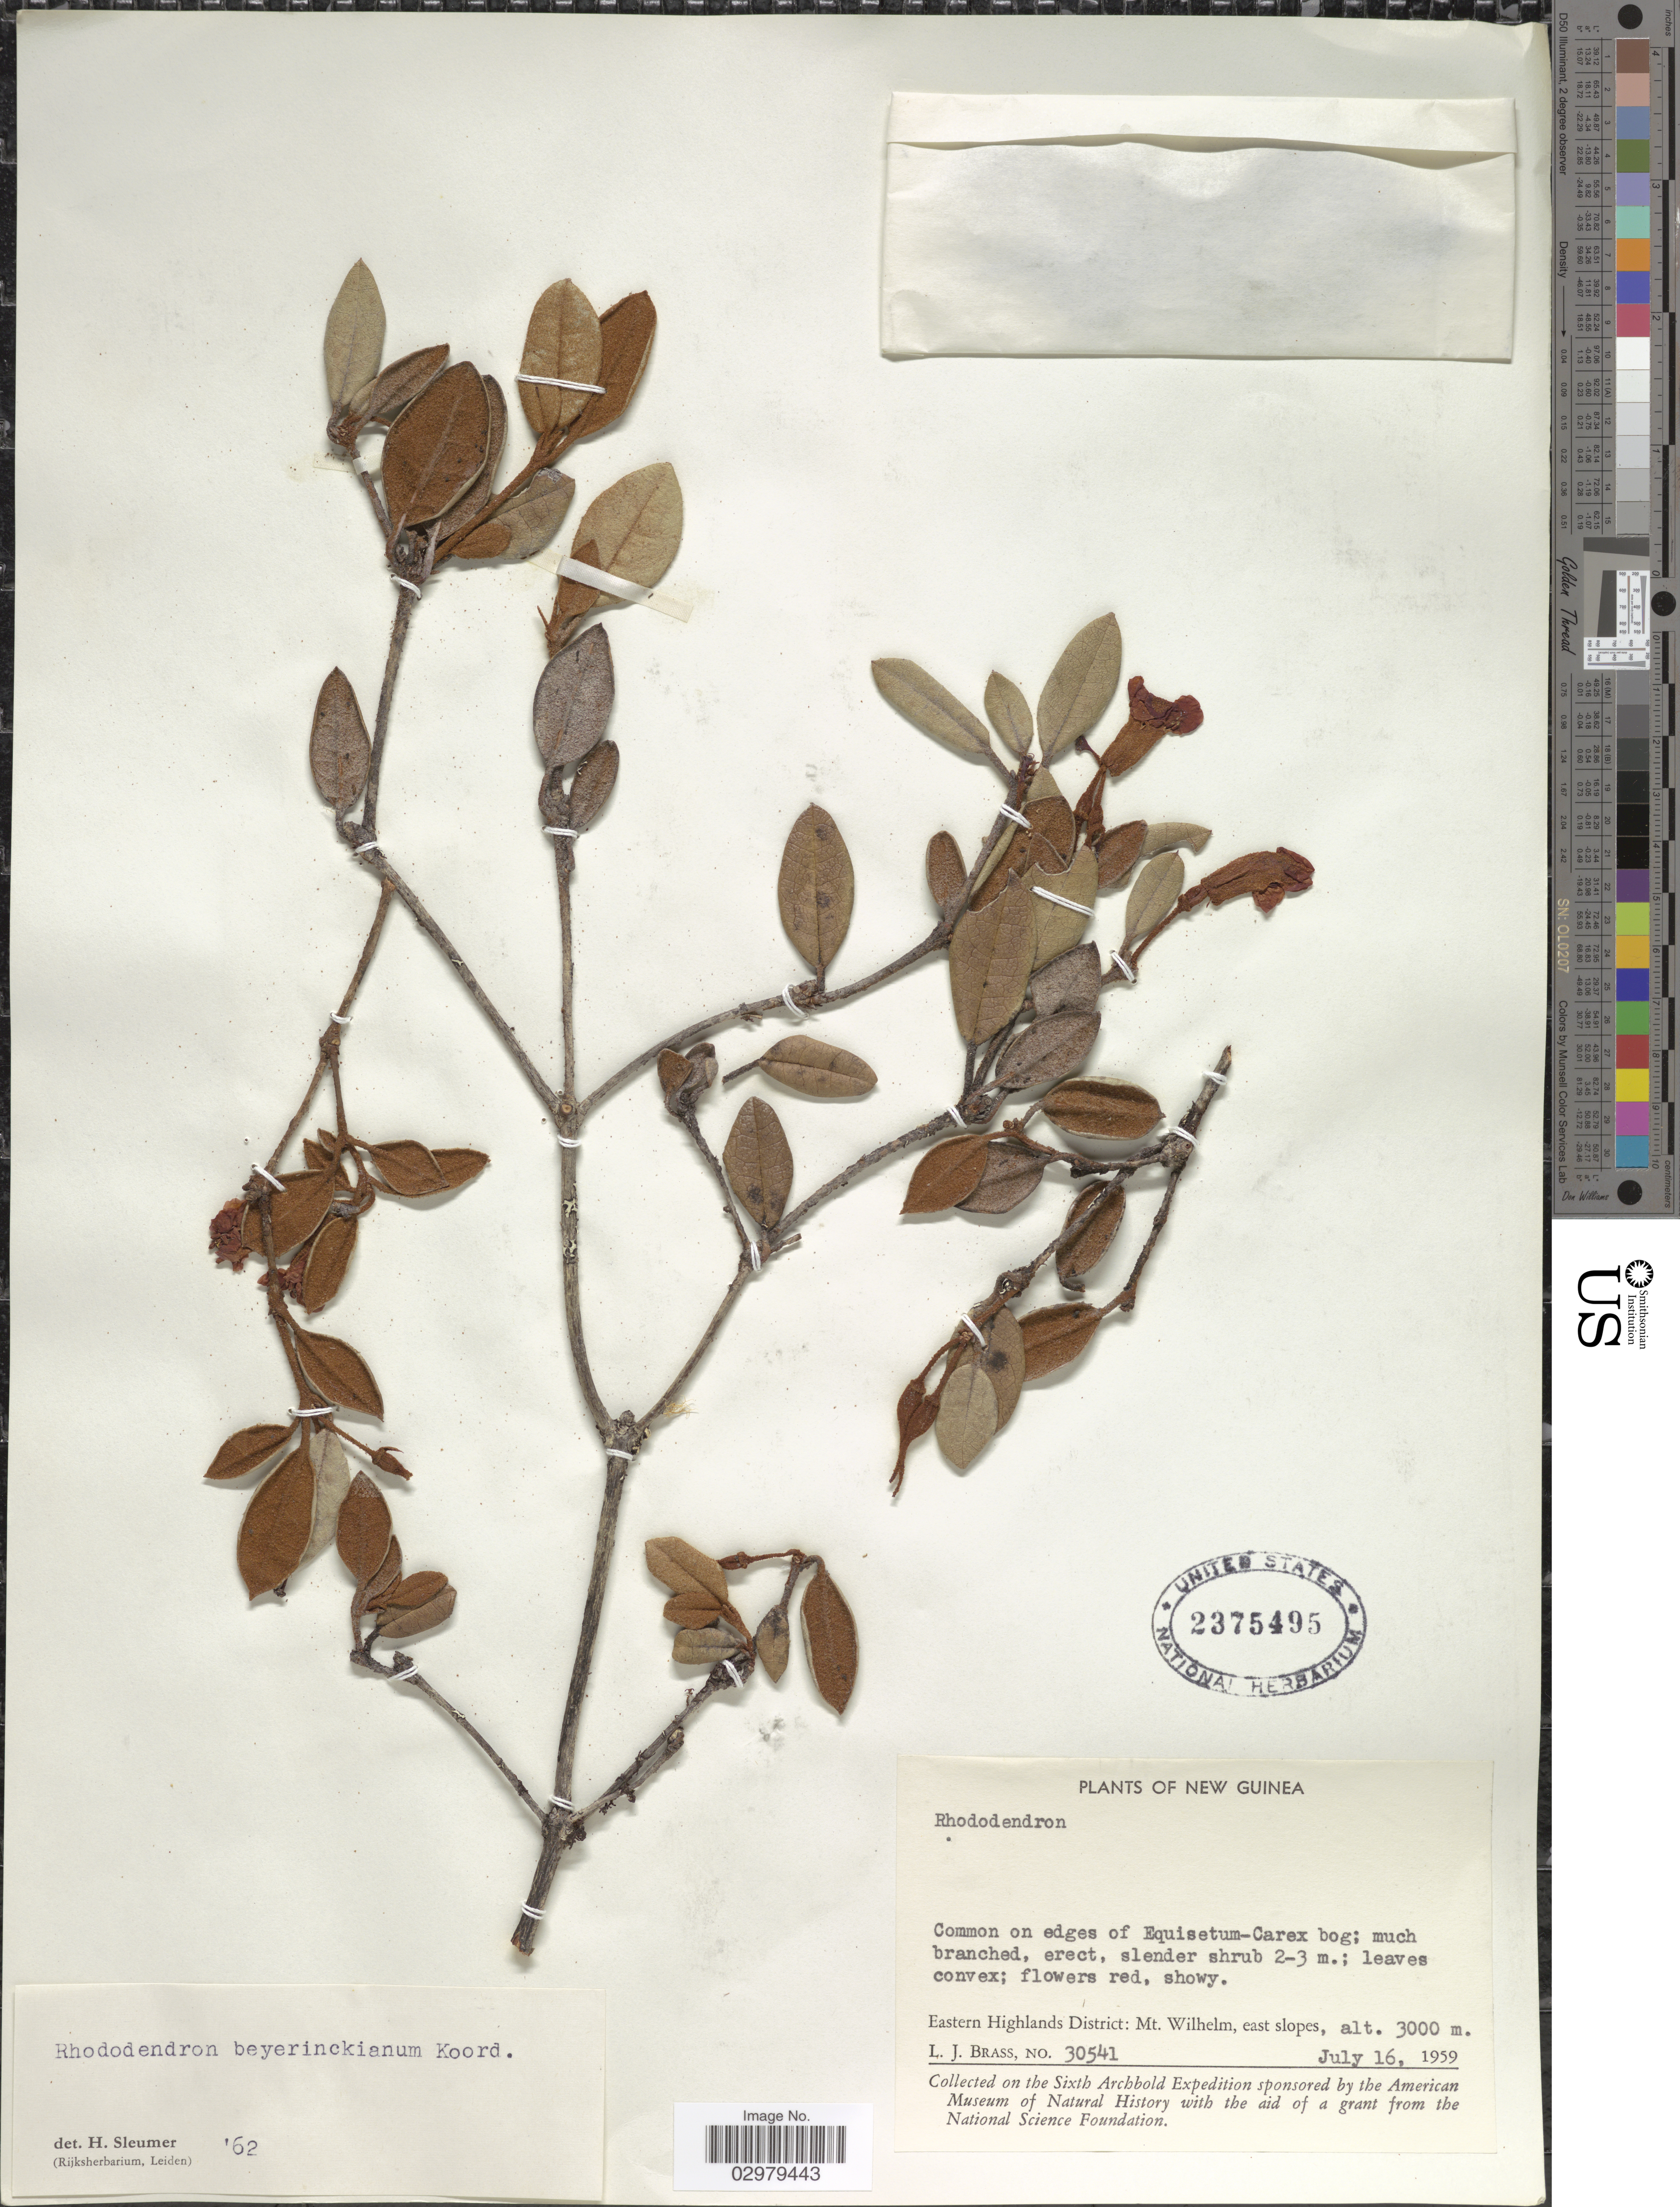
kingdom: Plantae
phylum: Tracheophyta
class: Magnoliopsida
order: Ericales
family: Ericaceae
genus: Rhododendron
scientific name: Rhododendron beyerinckianum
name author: Koord.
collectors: L. J. Brass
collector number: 30541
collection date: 1959-07-16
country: Papua New Guinea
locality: Common on edges of Equisetum-Carex bog. New Guinea. Eastern Highlands District: Mt. Wilhelm, east slopes.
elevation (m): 3000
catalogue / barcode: US 2375495